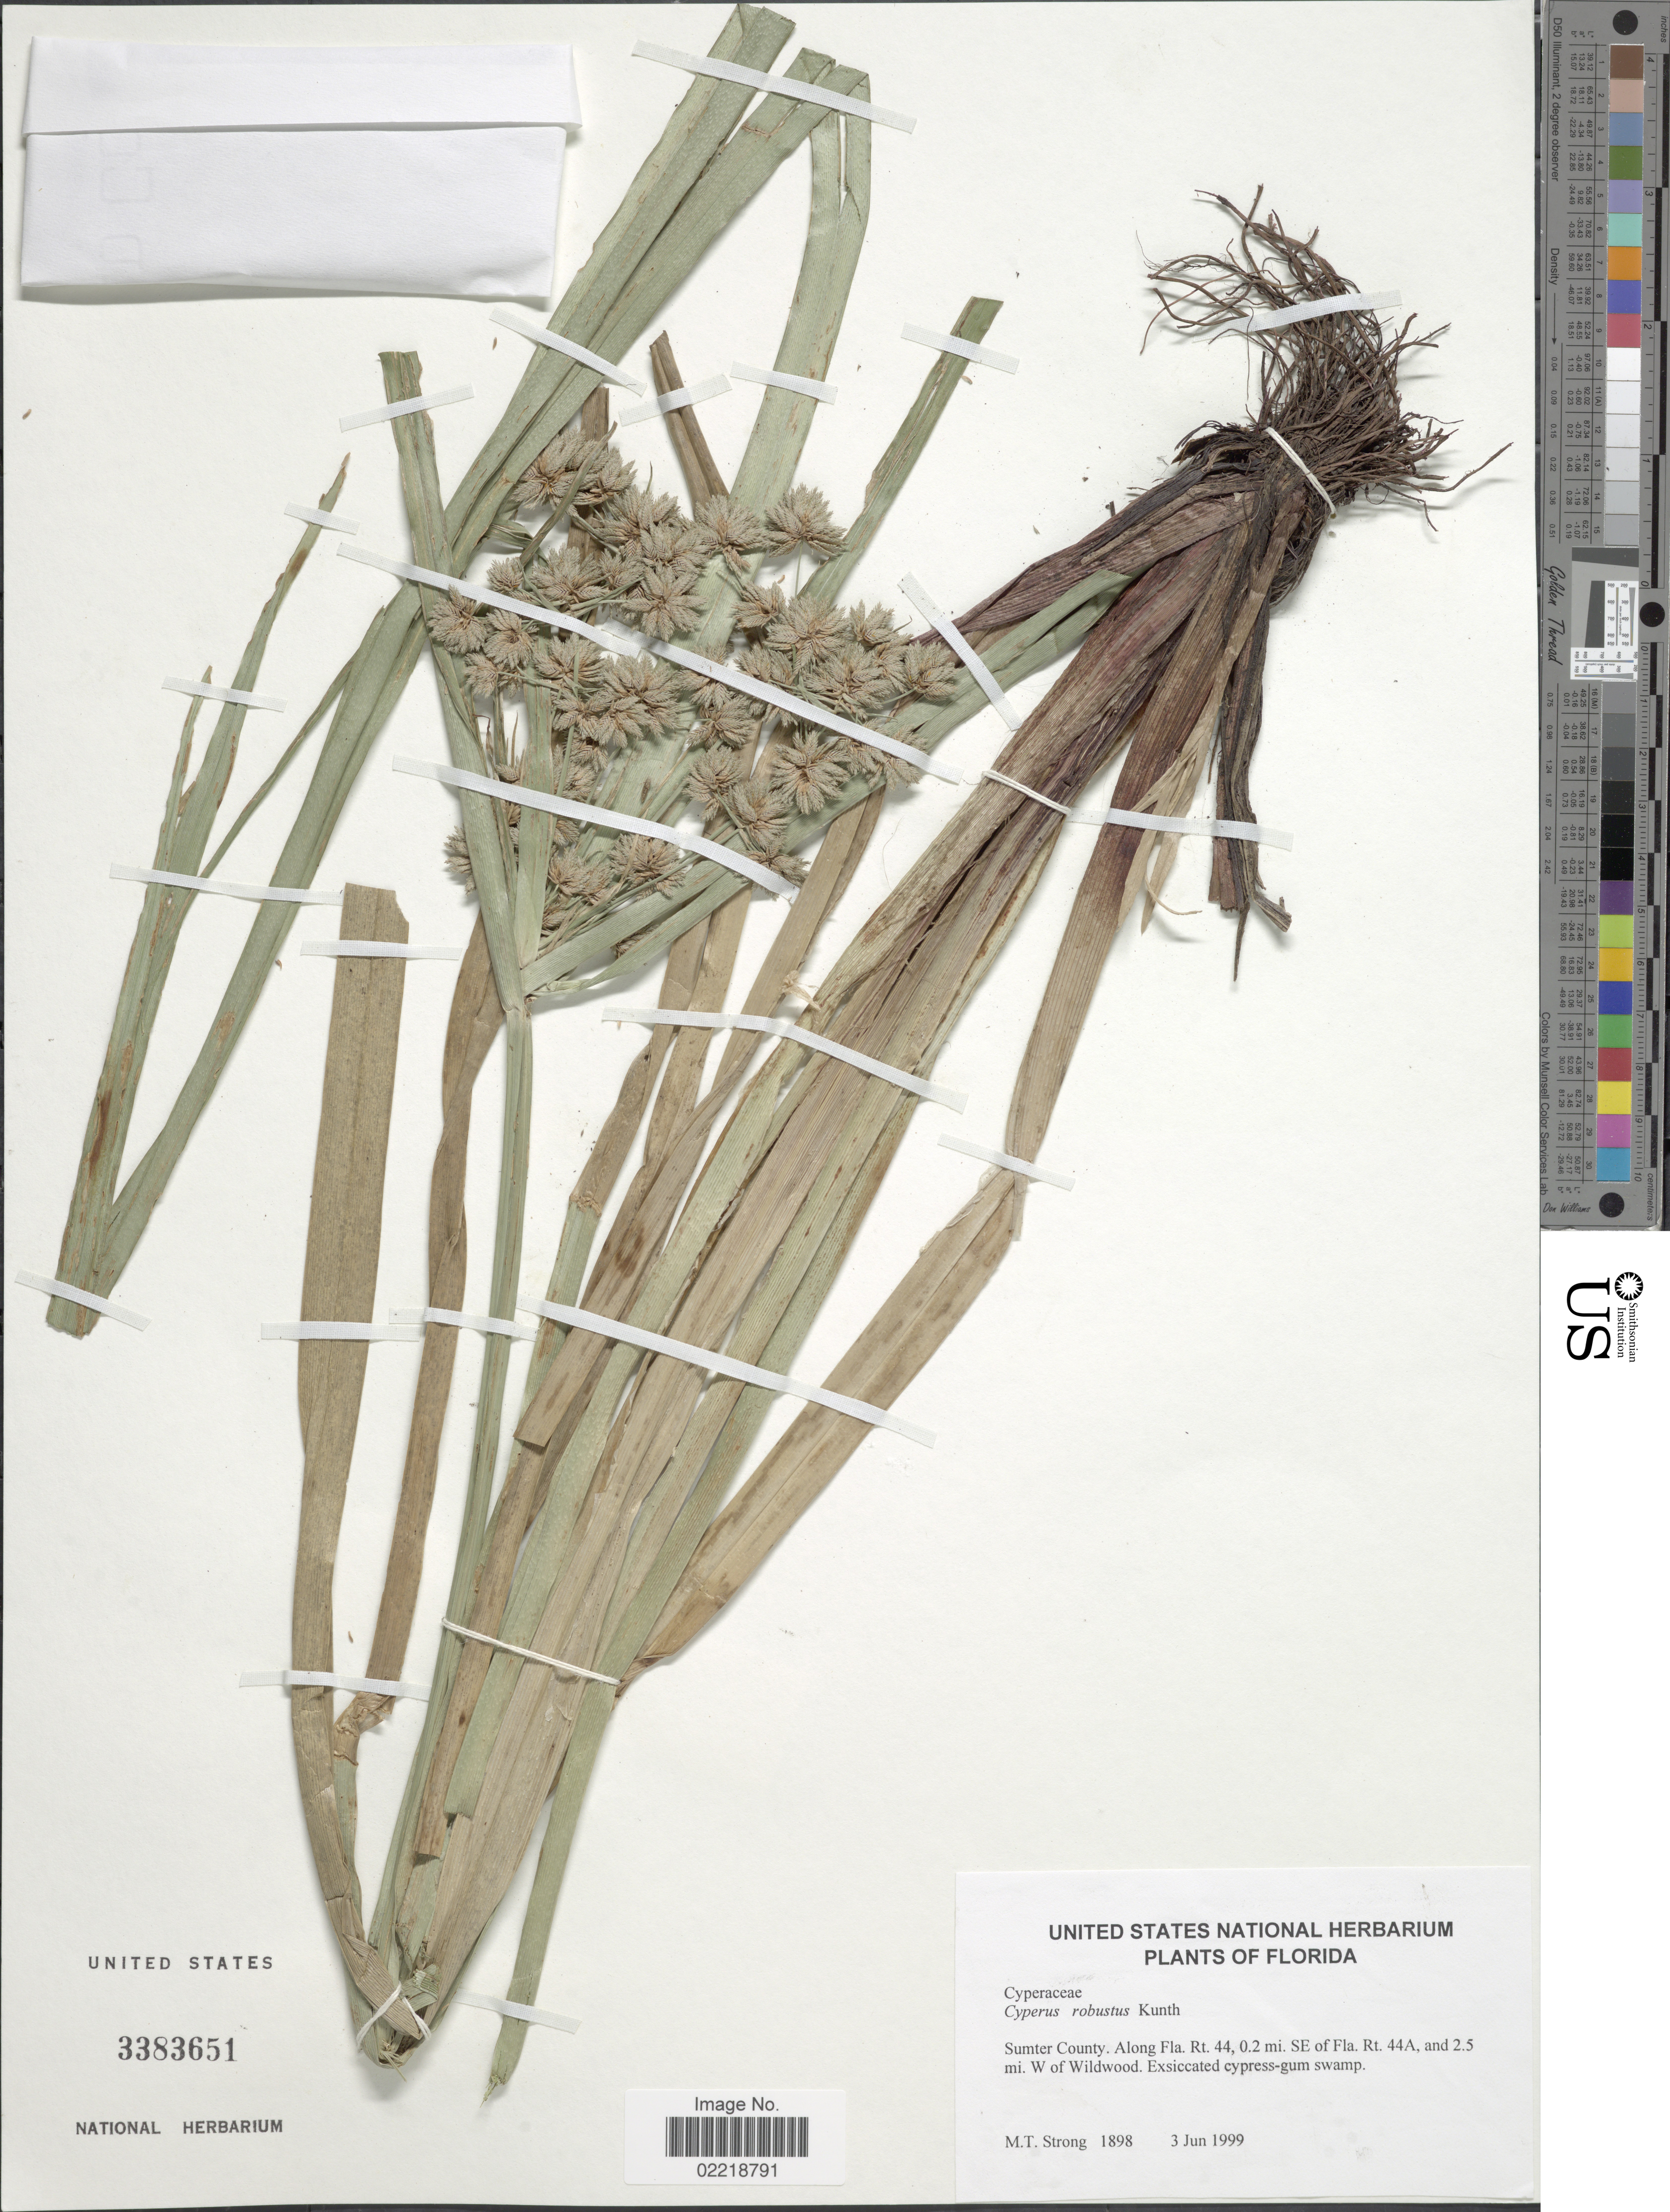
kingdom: Plantae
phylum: Tracheophyta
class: Liliopsida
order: Poales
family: Cyperaceae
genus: Cyperus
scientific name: Cyperus robustus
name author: Kunth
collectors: M. T. Strong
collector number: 1898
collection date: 1999-06-03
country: United States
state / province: Florida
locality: Sumter County. Along Fla. Rt. 44, 0.2 mi. SE of Fla. Rt. 44A, and 2.5 mi. W of Wildwood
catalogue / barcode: US 3383651